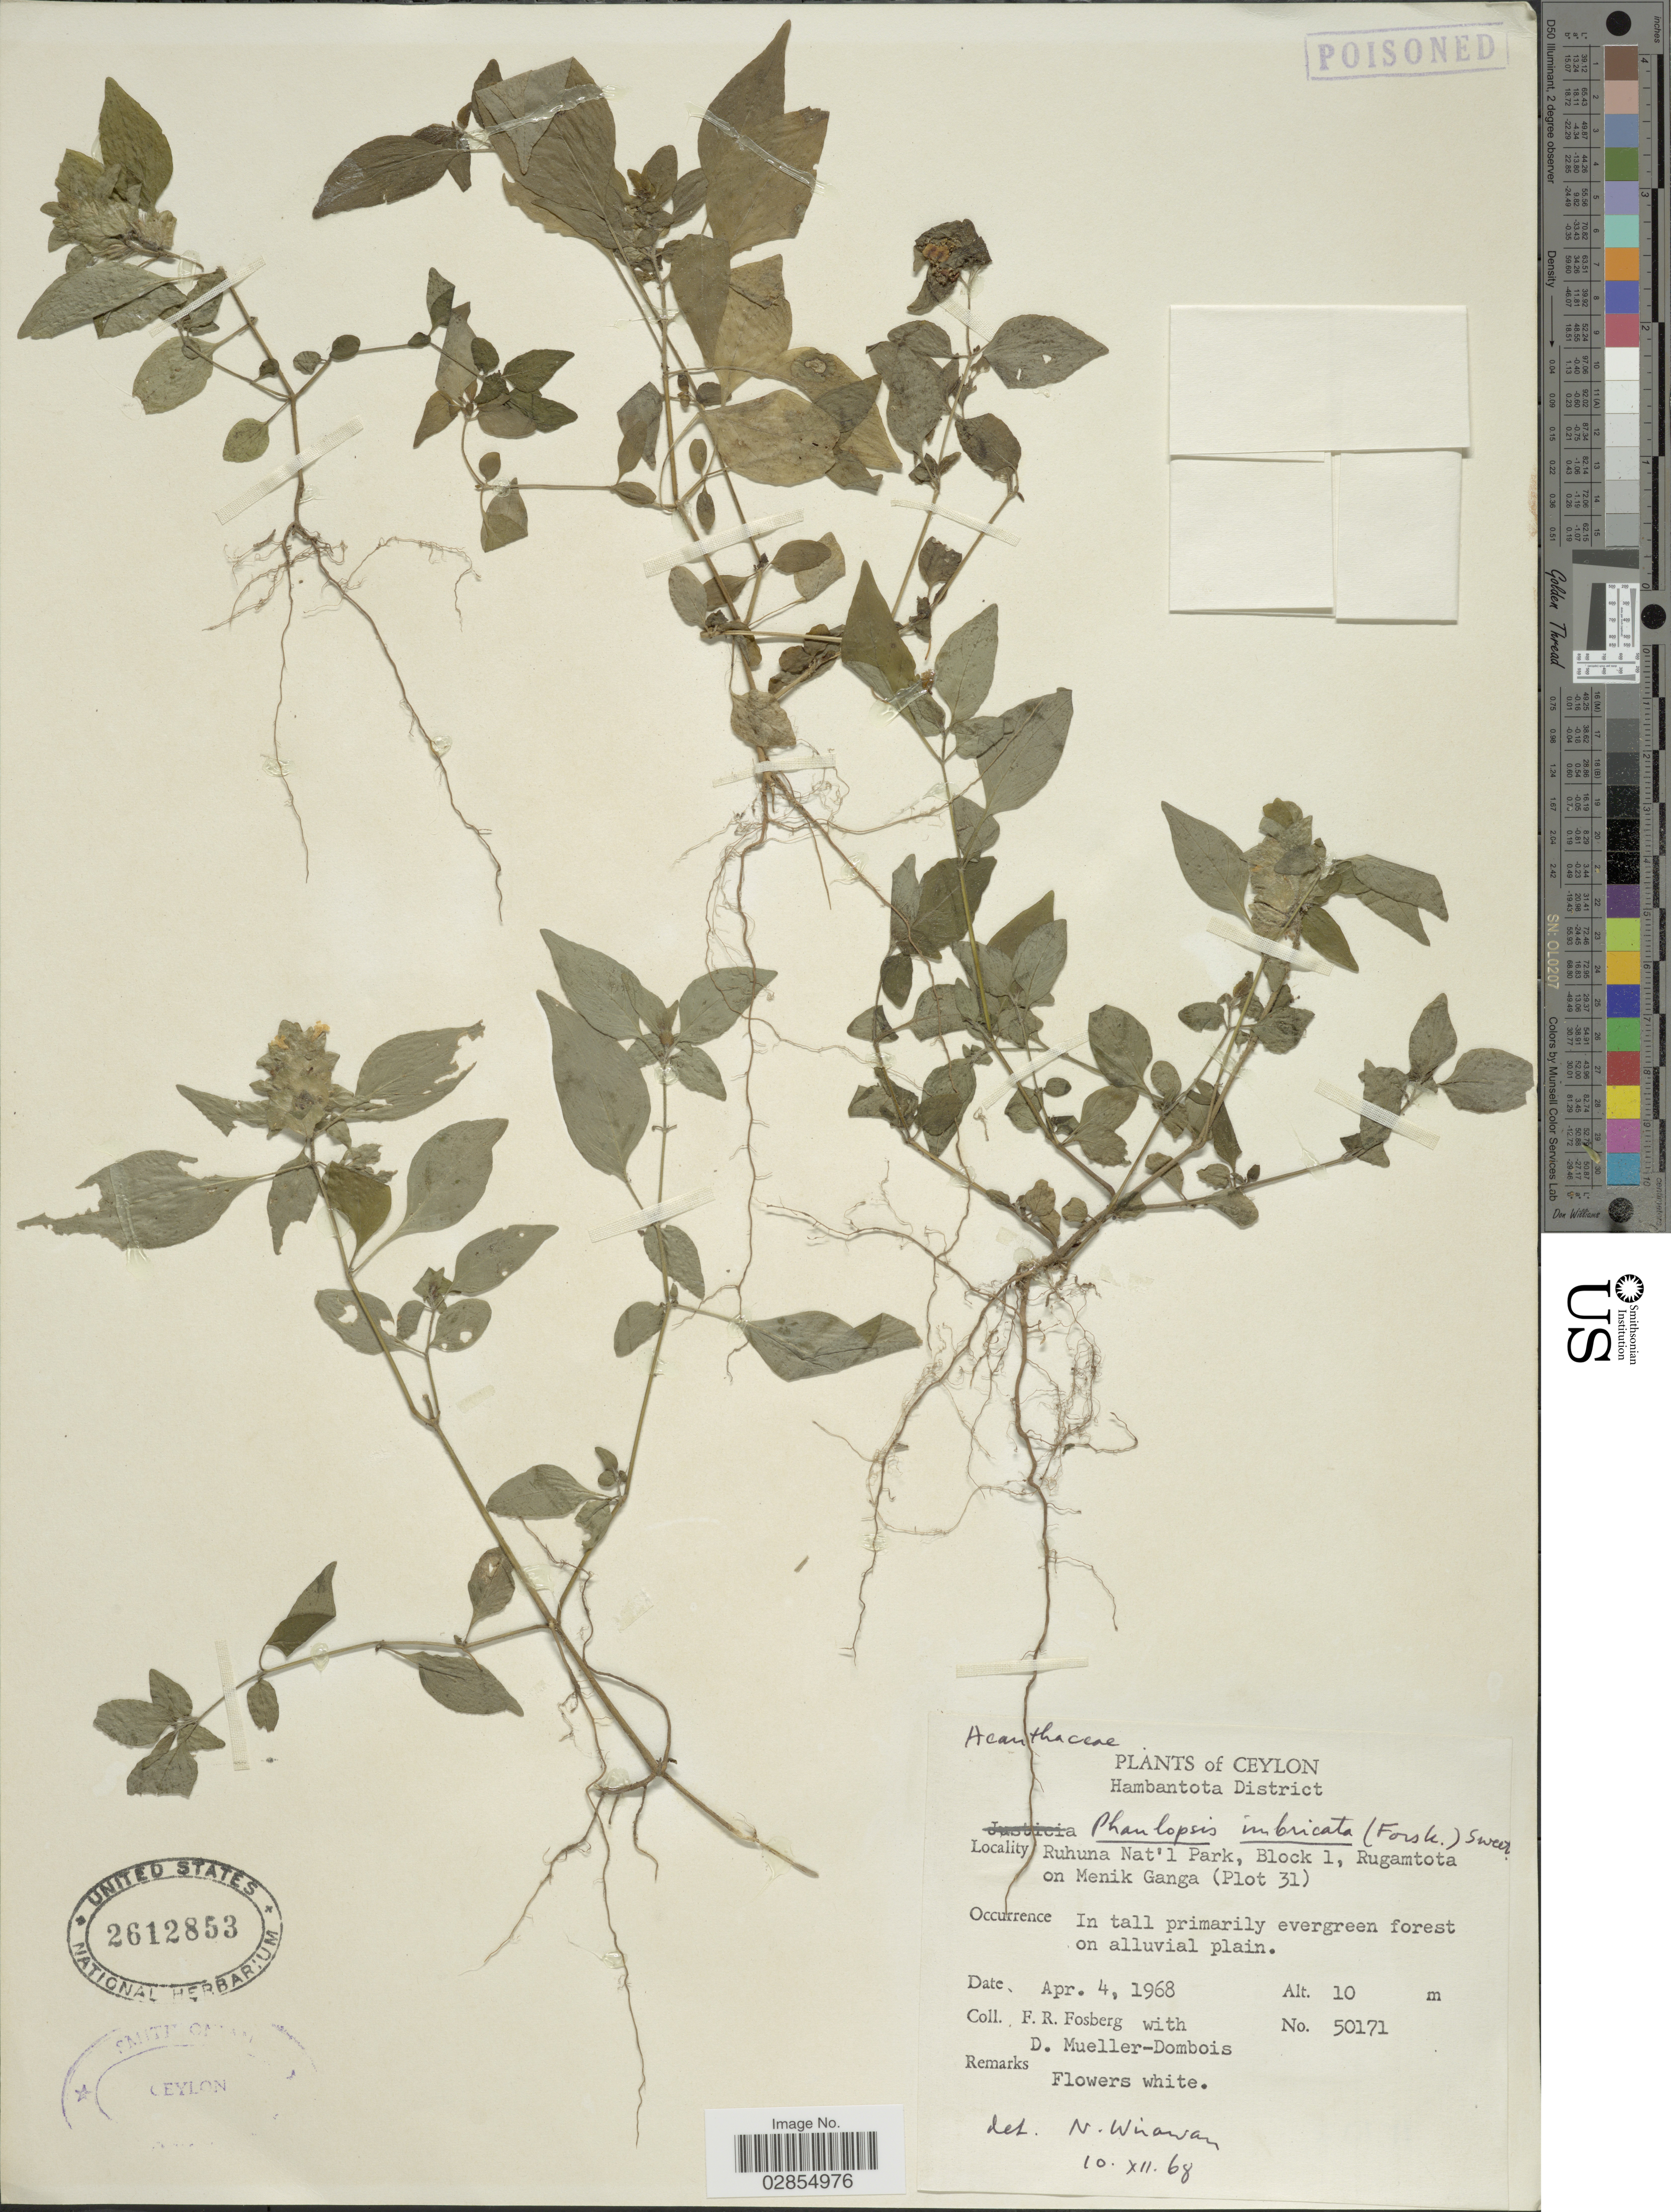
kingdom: Plantae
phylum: Tracheophyta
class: Magnoliopsida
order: Lamiales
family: Acanthaceae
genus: Phaulopsis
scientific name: Phaulopsis dorsiflora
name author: (Retz.) Santapau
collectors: F. R. Fosberg & D. Mueller-Dombois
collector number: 50171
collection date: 1968-04-04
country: Sri Lanka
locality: Ceylon, Hambantota District, Ruhuna Nat'l Park, Block 1, Rugamtota on Menik Ganga (Plot 31).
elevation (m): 10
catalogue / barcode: US 2612853